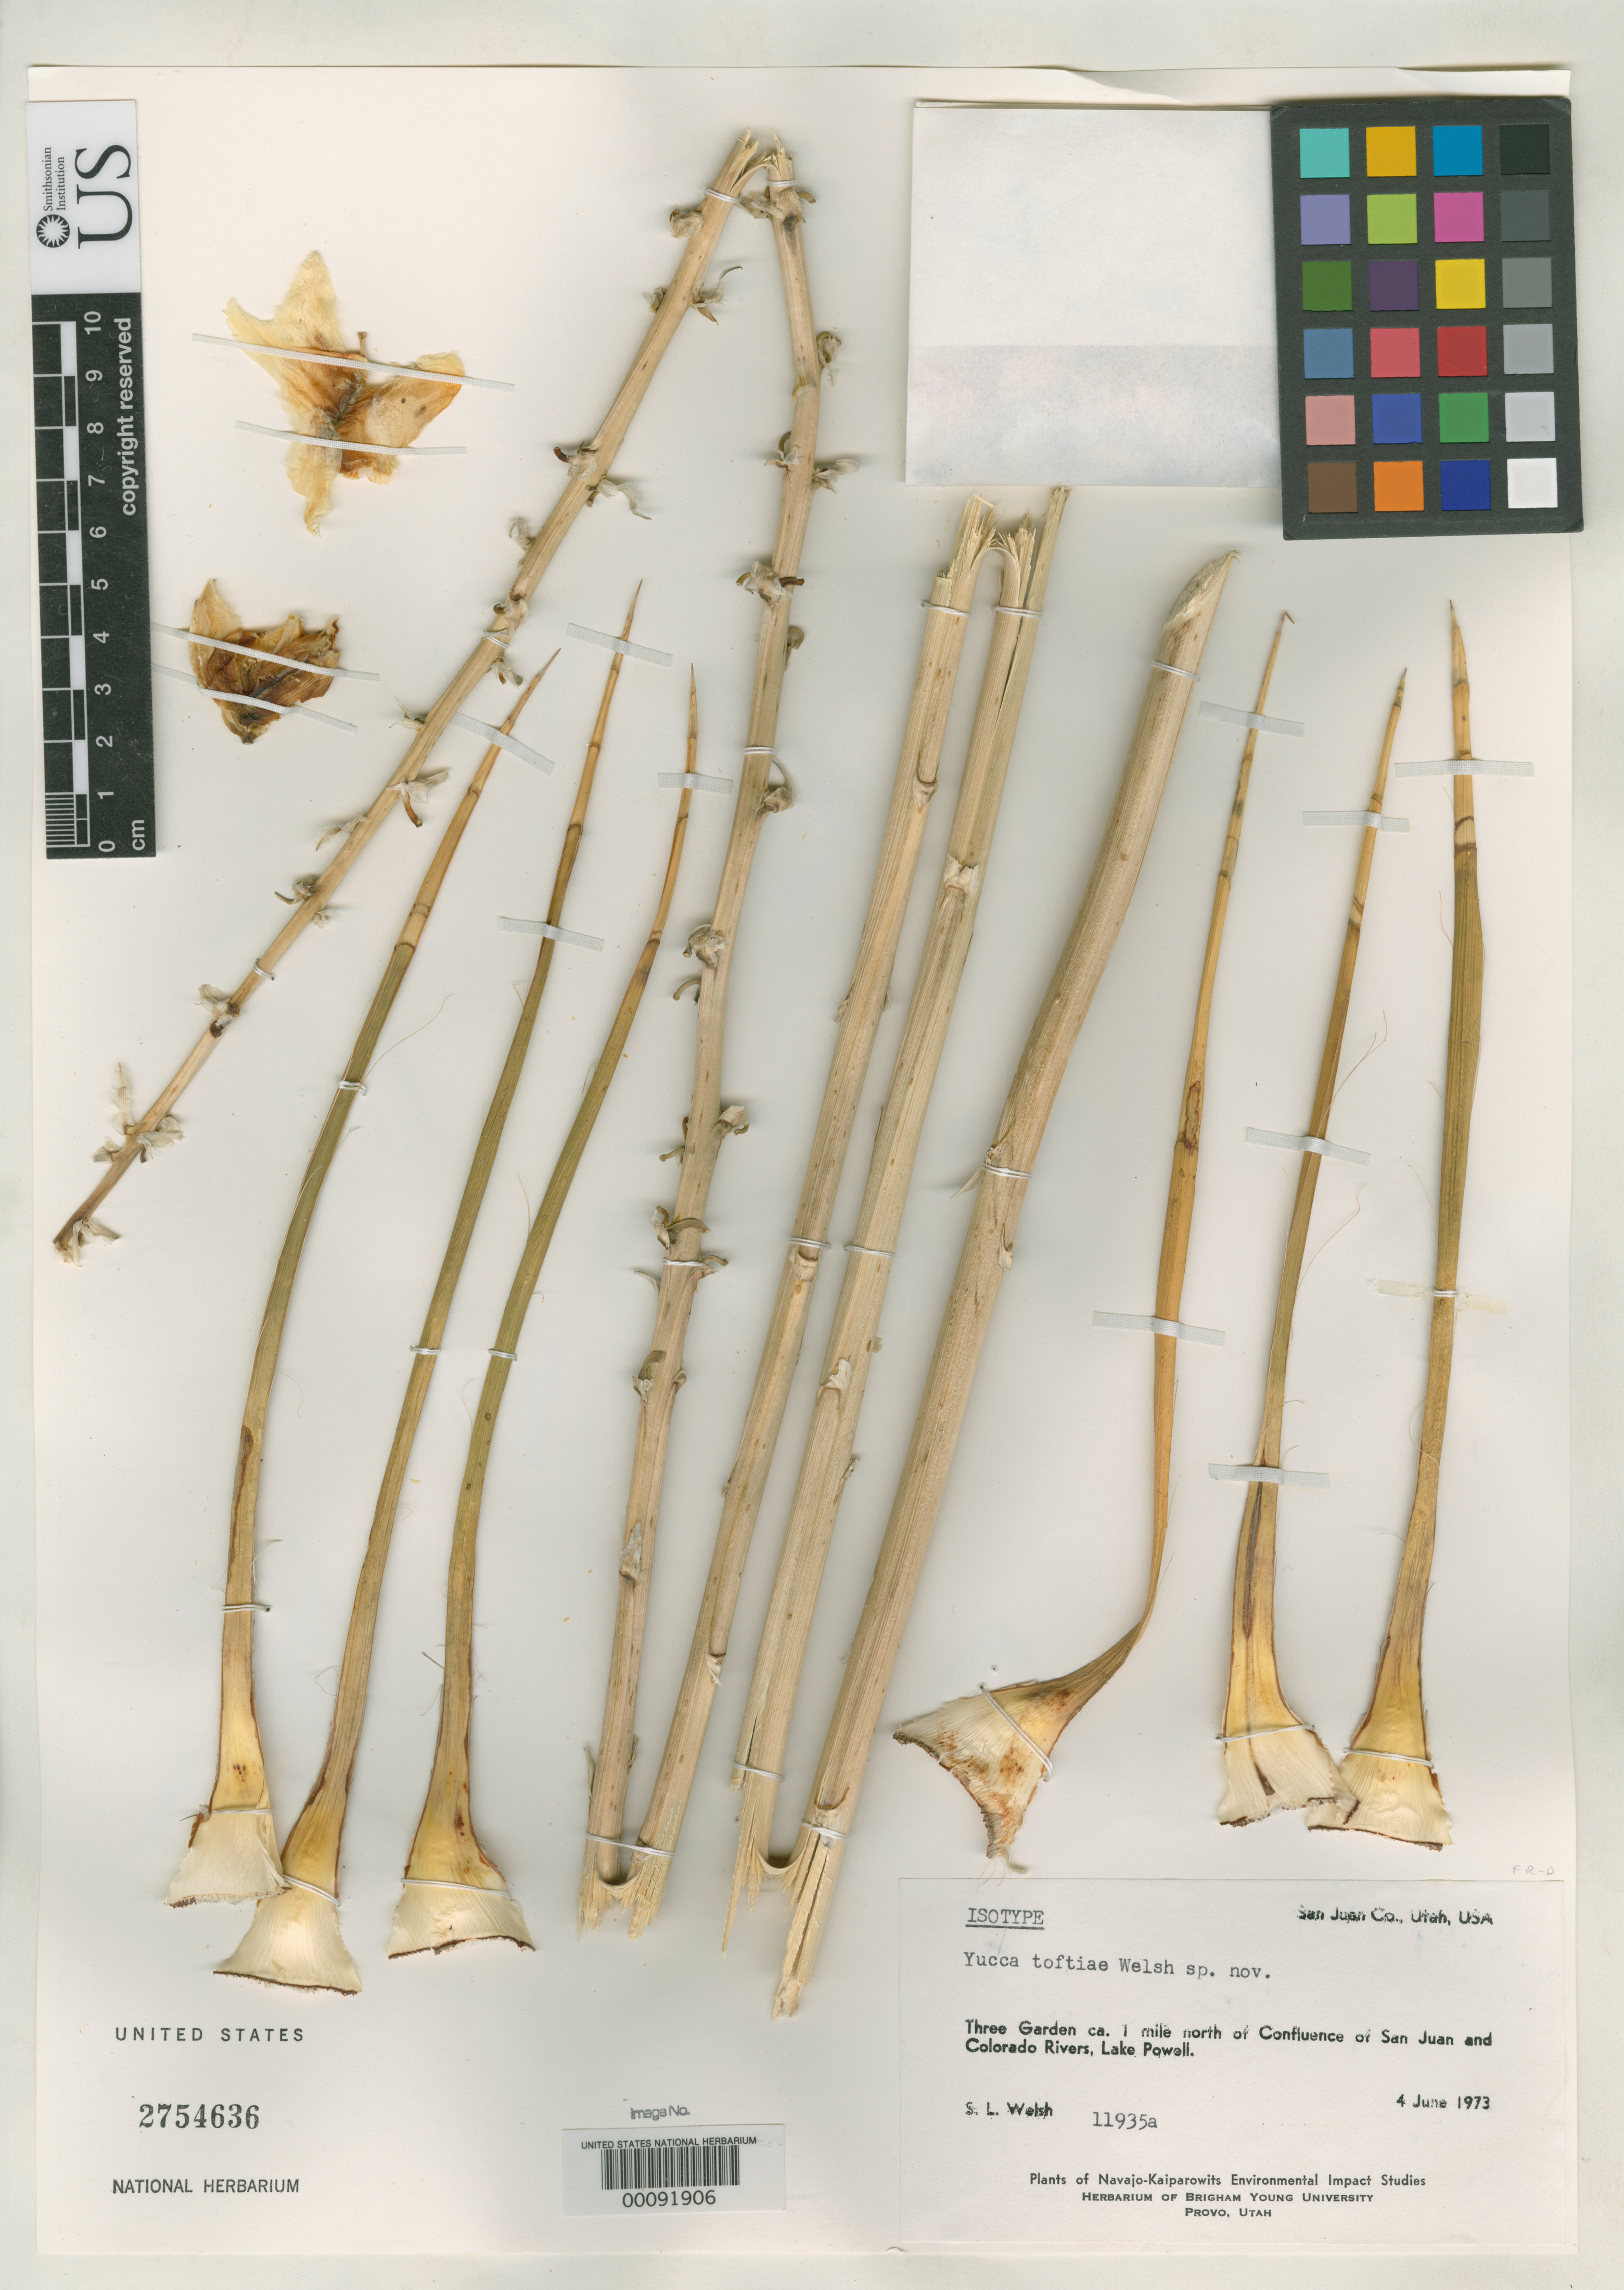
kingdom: Plantae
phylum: Tracheophyta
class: Liliopsida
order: Asparagales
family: Asparagaceae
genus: Yucca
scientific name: Yucca toftiae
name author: S.L. Welsh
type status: Isotype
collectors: S. Welsh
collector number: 11935a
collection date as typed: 04 Jun 1973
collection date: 1973-06-04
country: United States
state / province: Utah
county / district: San Juan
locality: Tree Garden, 1 mi N of confluence of San Juan & Colorado Rivers, Lake Powell.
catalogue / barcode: US 2754635